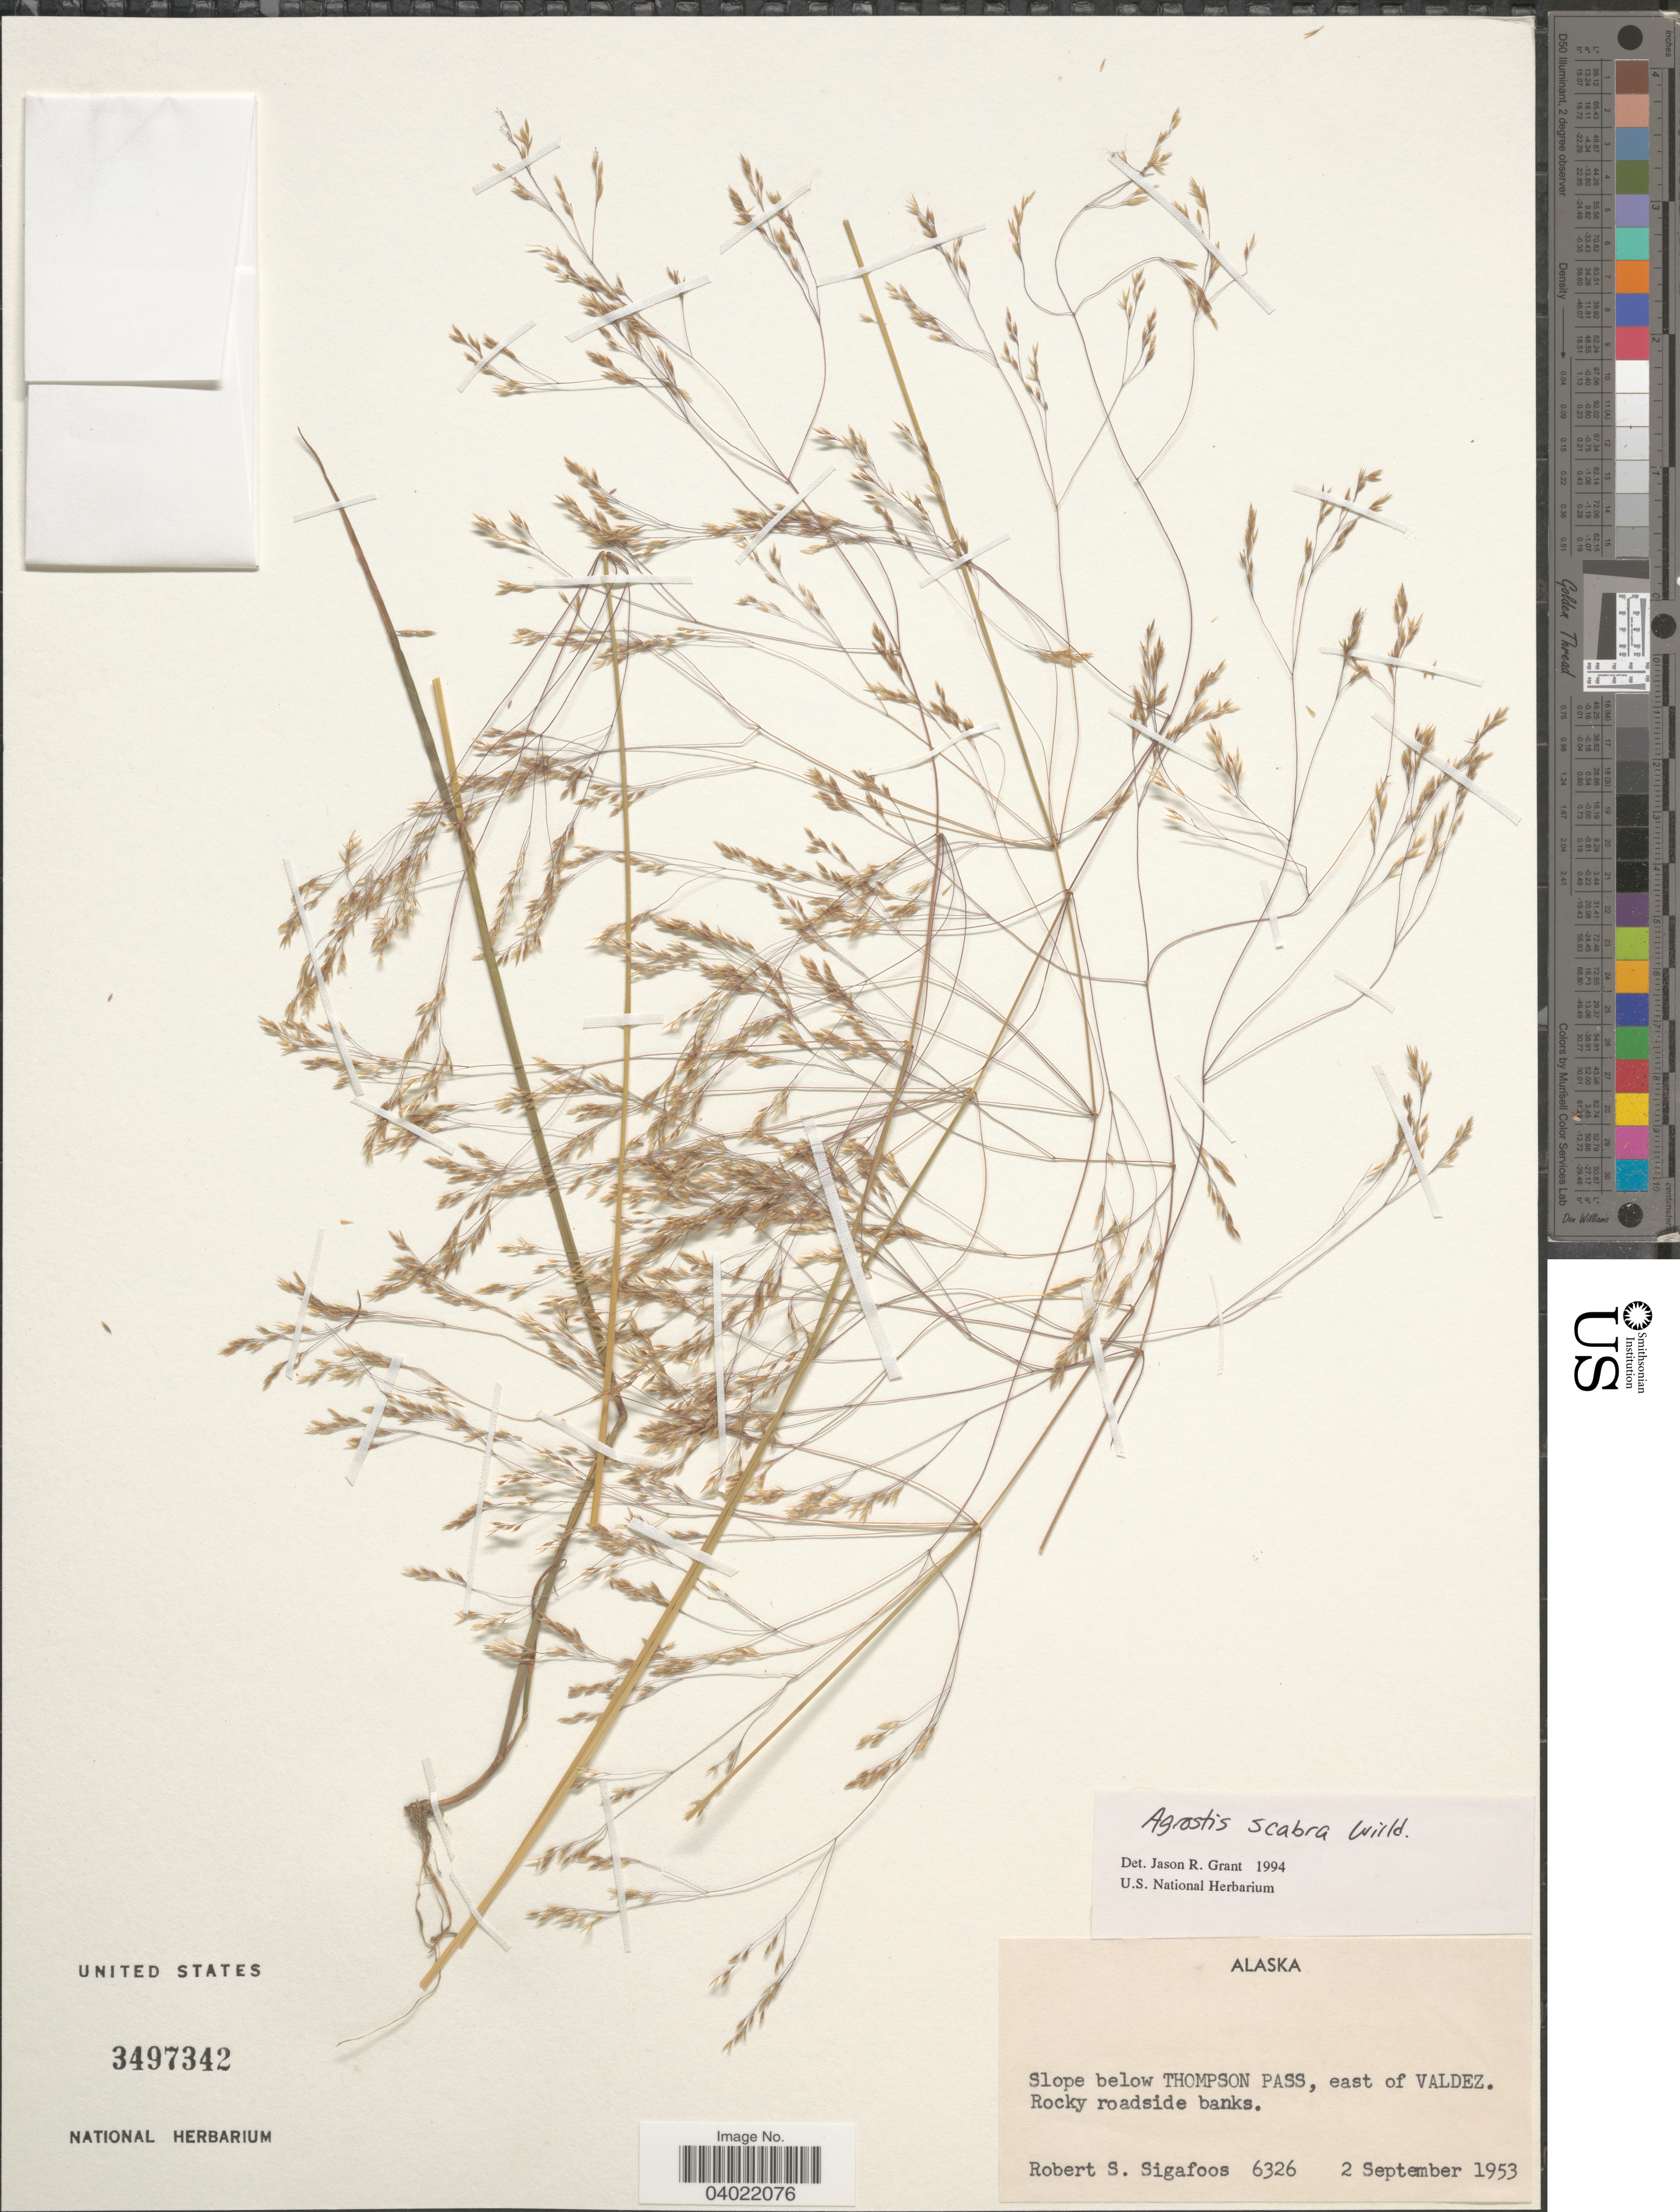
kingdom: Plantae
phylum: Tracheophyta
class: Liliopsida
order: Poales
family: Poaceae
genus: Agrostis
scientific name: Agrostis scabra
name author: Willd.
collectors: R. Sigafoos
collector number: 6326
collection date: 1953-09-02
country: United States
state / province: Alaska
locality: Slope below Thompson Pass, east of Valdez. Rocky roadside banks.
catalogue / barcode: US 3497342